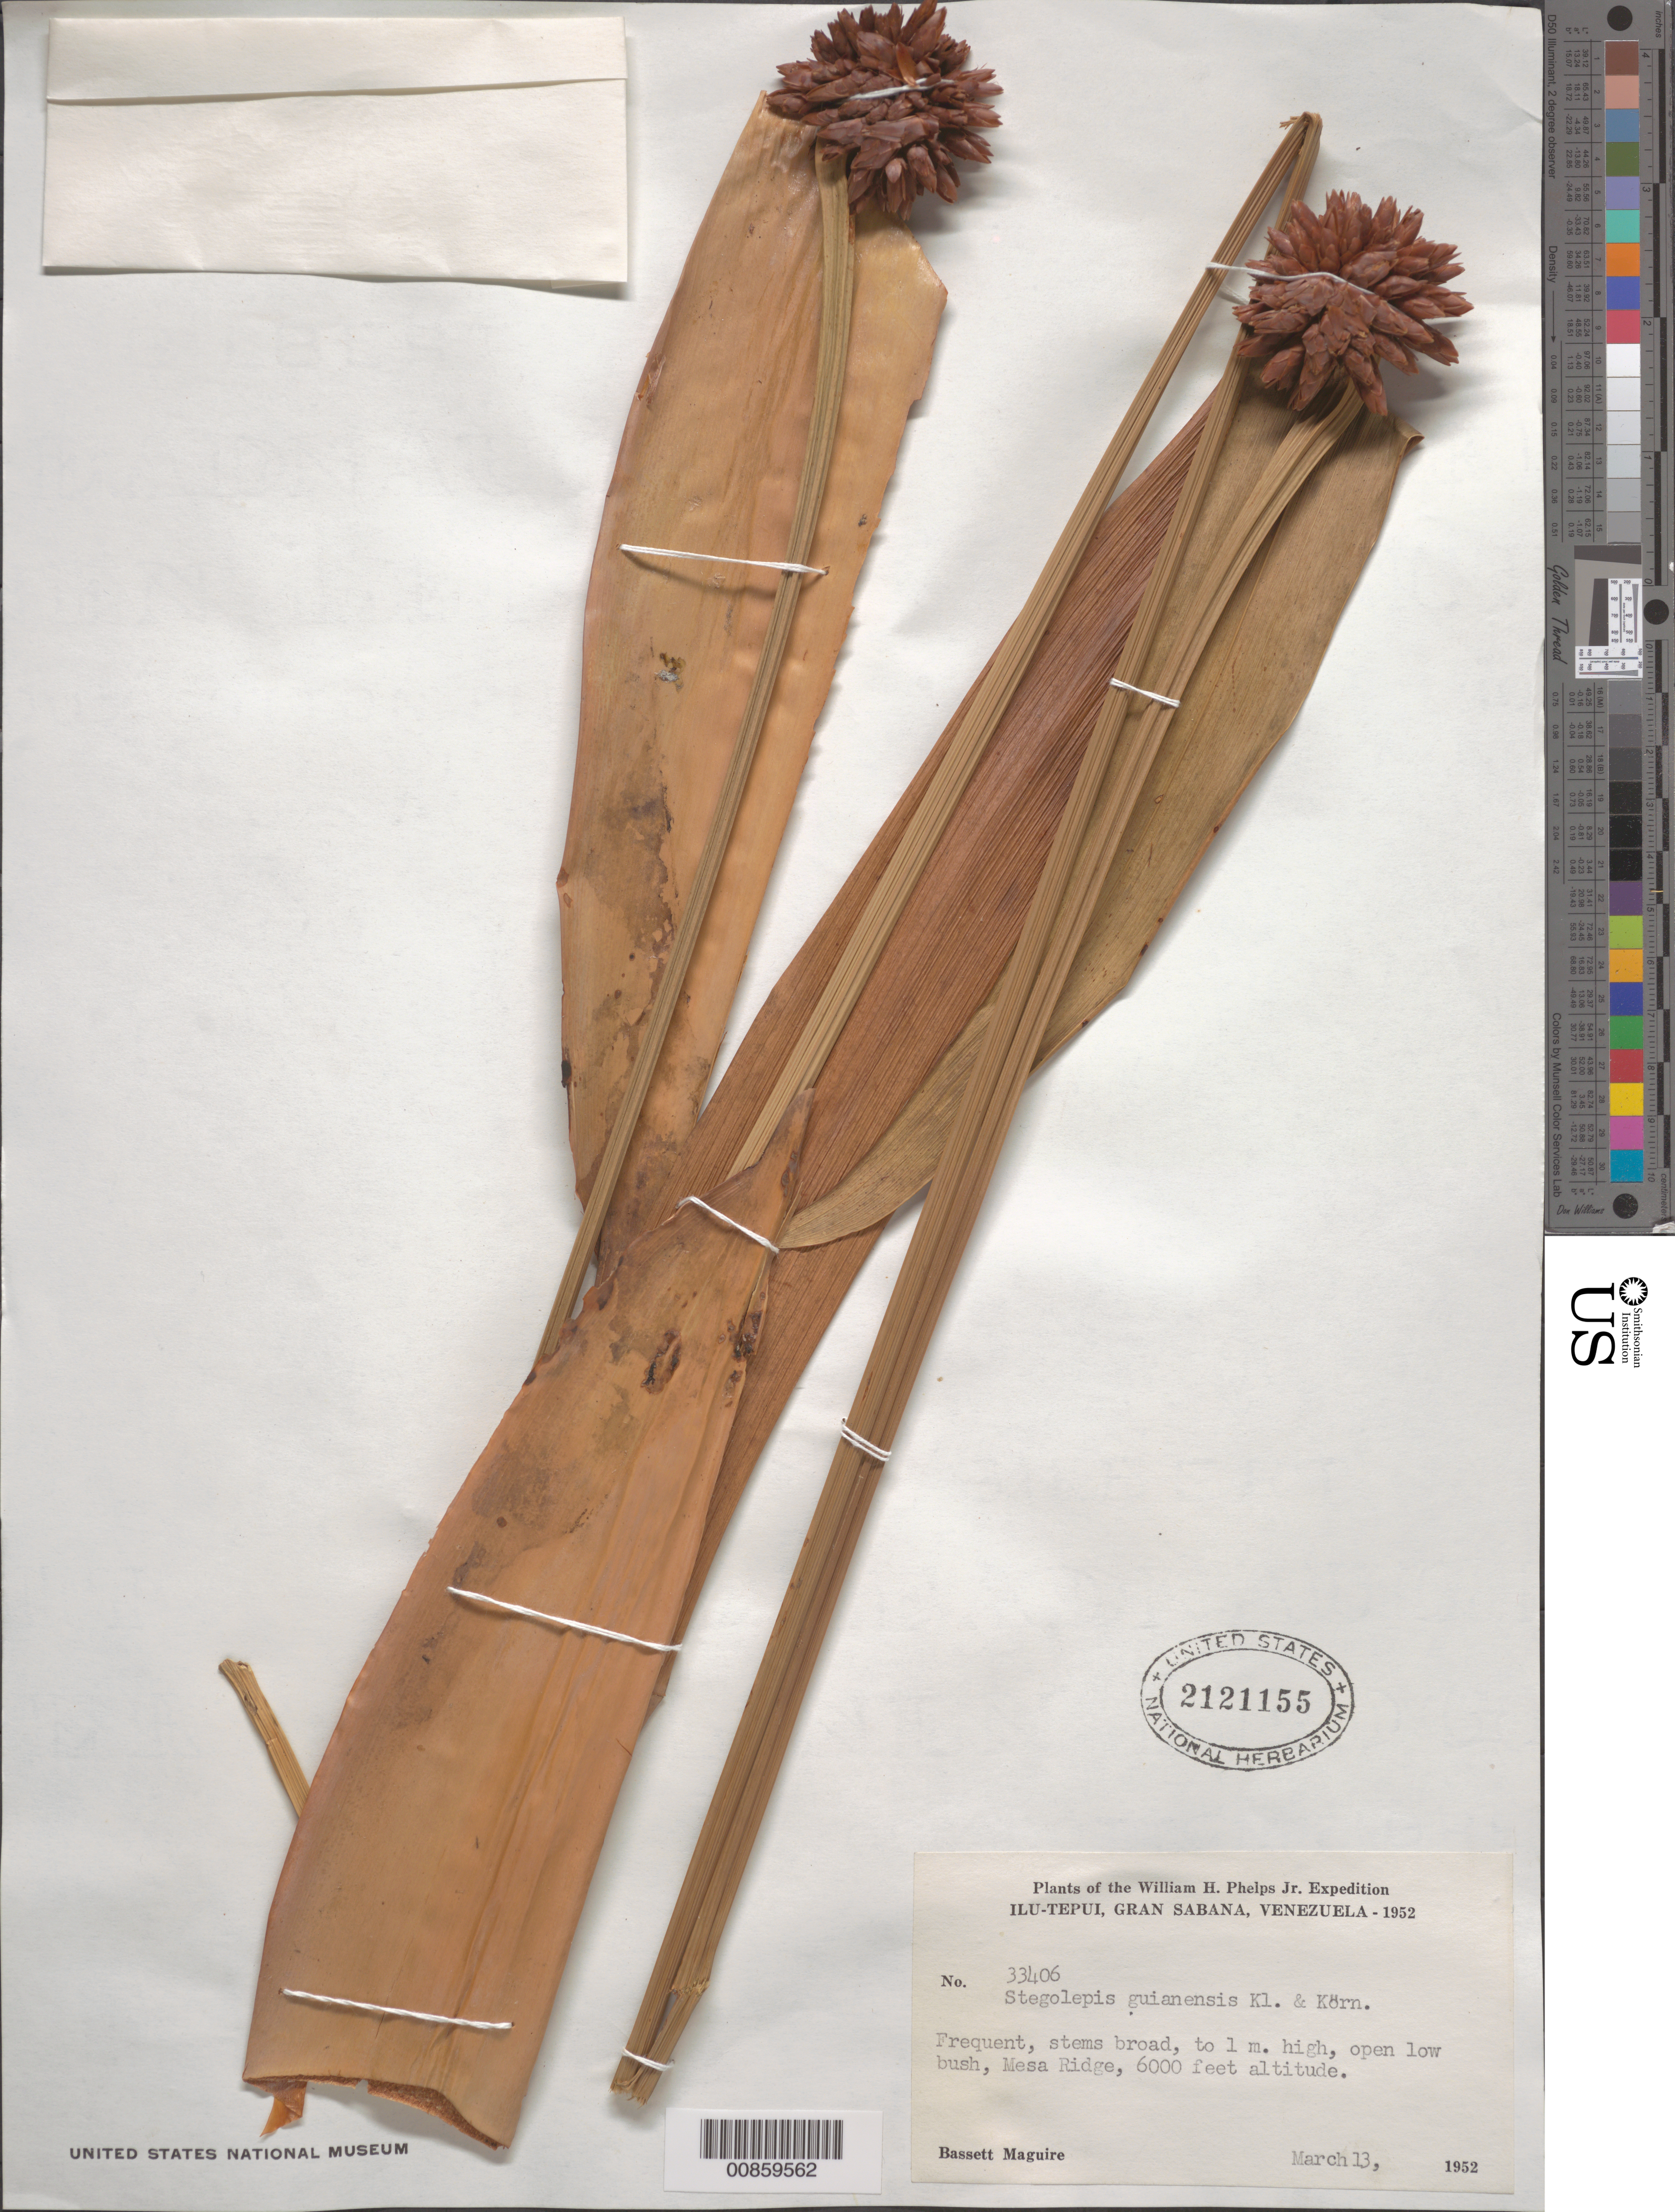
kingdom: Plantae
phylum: Tracheophyta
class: Liliopsida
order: Poales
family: Rapateaceae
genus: Stegolepis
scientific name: Stegolepis guianensis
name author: Klotzsch ex Körn.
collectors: B. Maguire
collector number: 33406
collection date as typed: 13-Mar-52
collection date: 1952-03-13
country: Venezuela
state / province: Bolívar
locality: Gran Sabana, Ilu-tepuí, Mesa Ridge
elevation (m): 1829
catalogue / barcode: US 2121155